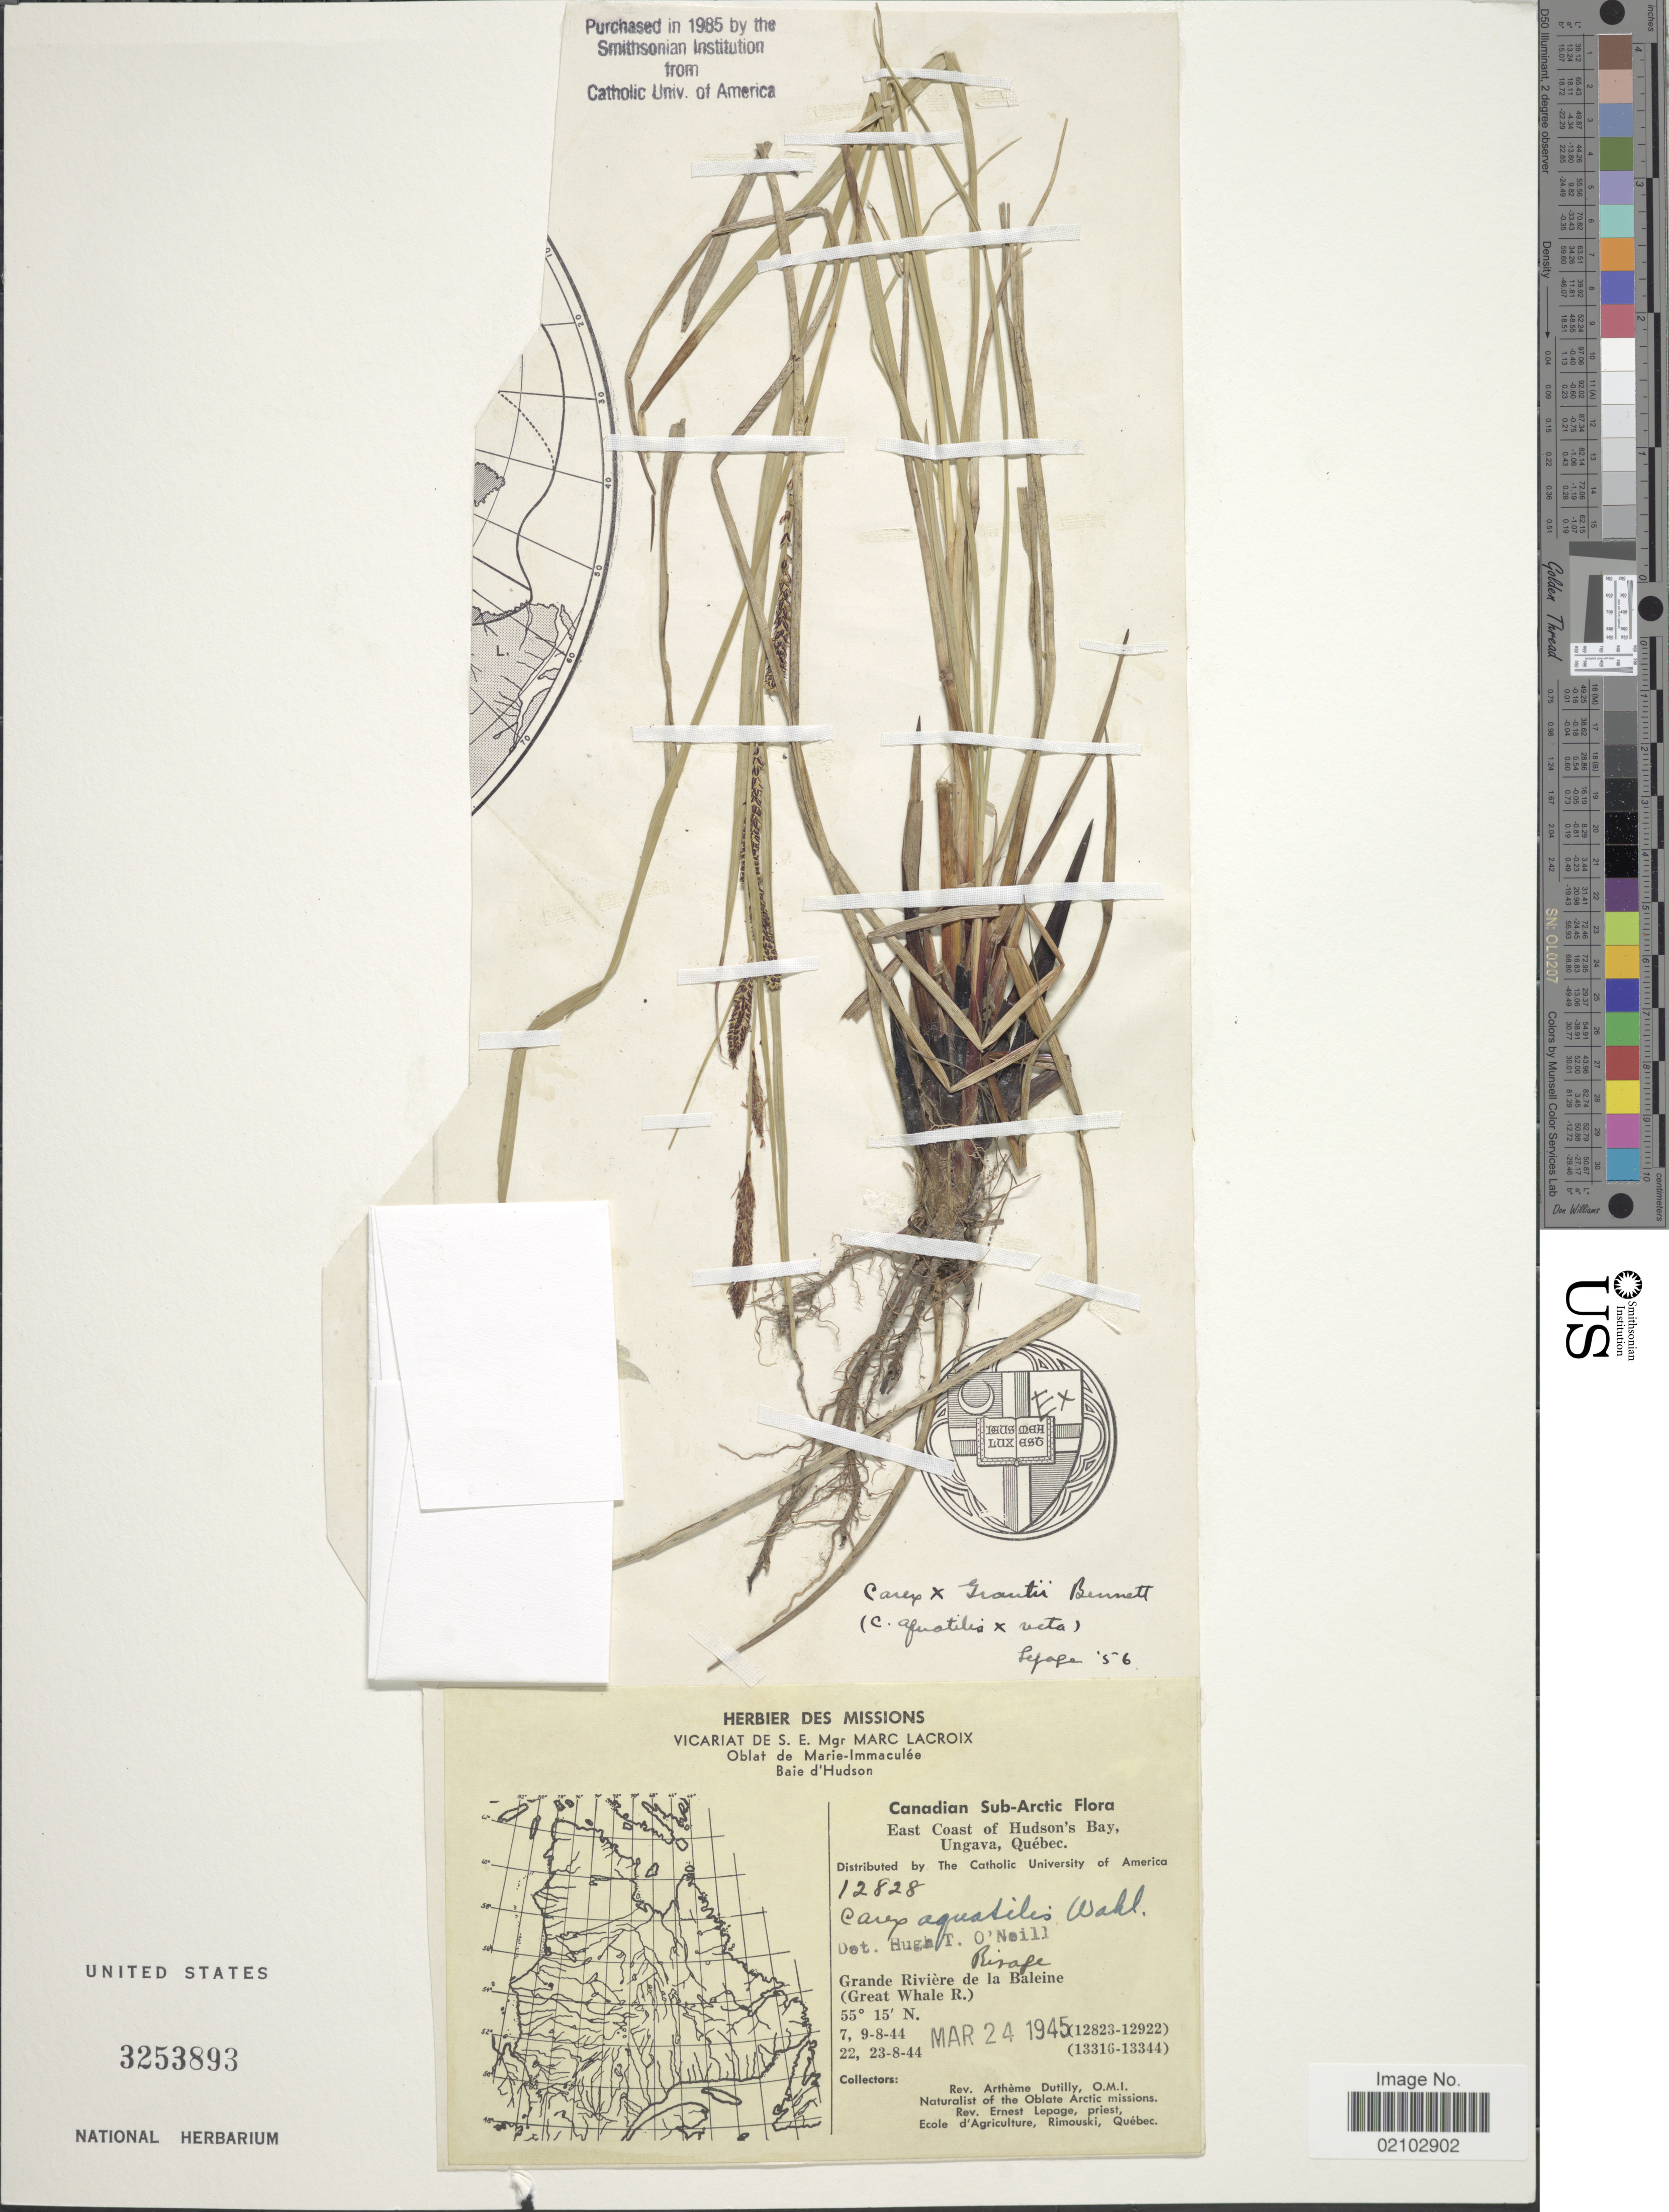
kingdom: Plantae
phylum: Tracheophyta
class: Liliopsida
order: Poales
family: Cyperaceae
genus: Carex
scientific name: Carex aquatilis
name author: Wahlenb.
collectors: A. Dutilly & E. Lepage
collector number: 12828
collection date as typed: Transcribed d/m/y: 7/8/44 to 23/8/44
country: Canada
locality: Canadian Sub-Arctic, East Coast of Hudson's Bay, Grande Riviere de la Baleine (Great Whale R.), Rivage.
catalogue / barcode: US 3253893